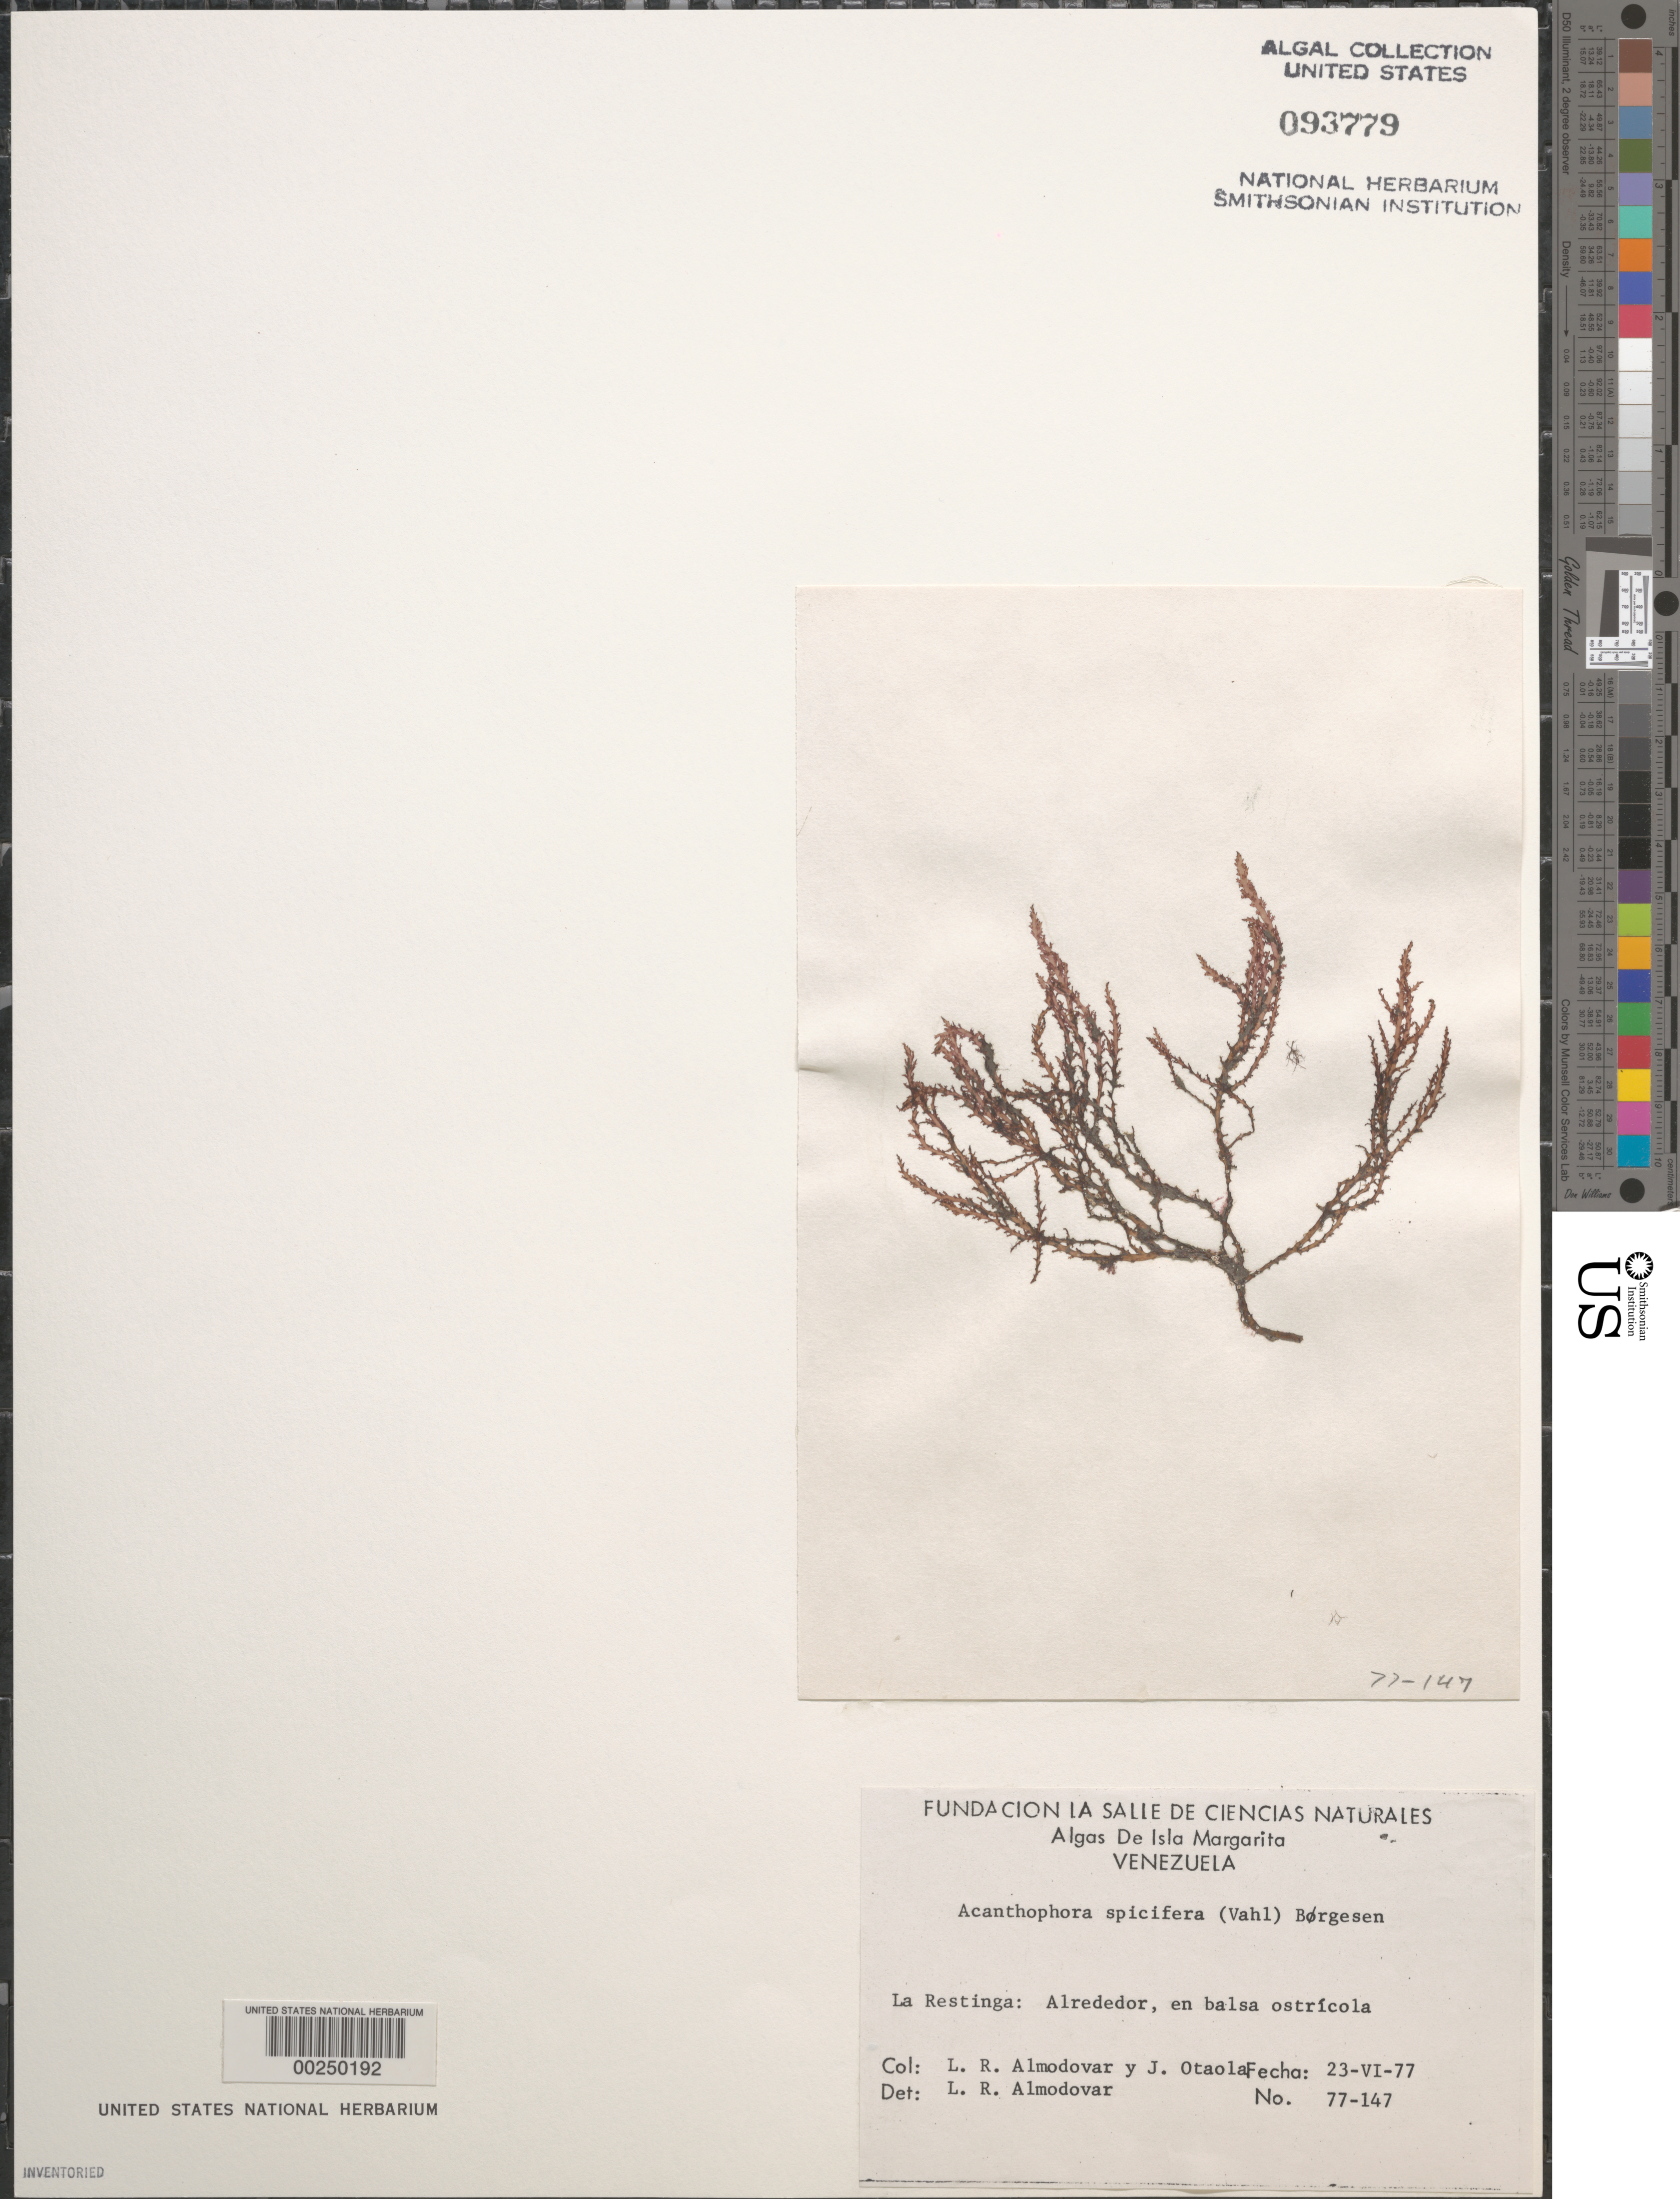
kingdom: Plantae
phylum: Rhodophyta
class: Florideophyceae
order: Ceramiales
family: Rhodomelaceae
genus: Acanthophora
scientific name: Acanthophora spicifera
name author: (Vahl) Børgesen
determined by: Almodovar, L. R.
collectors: L. Almodovar & J. Otaola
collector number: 77-147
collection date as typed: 23 Jun 1977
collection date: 1977-06-23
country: Venezuela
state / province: Nueva Esparta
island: Margarita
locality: La Restinga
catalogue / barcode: US 93779